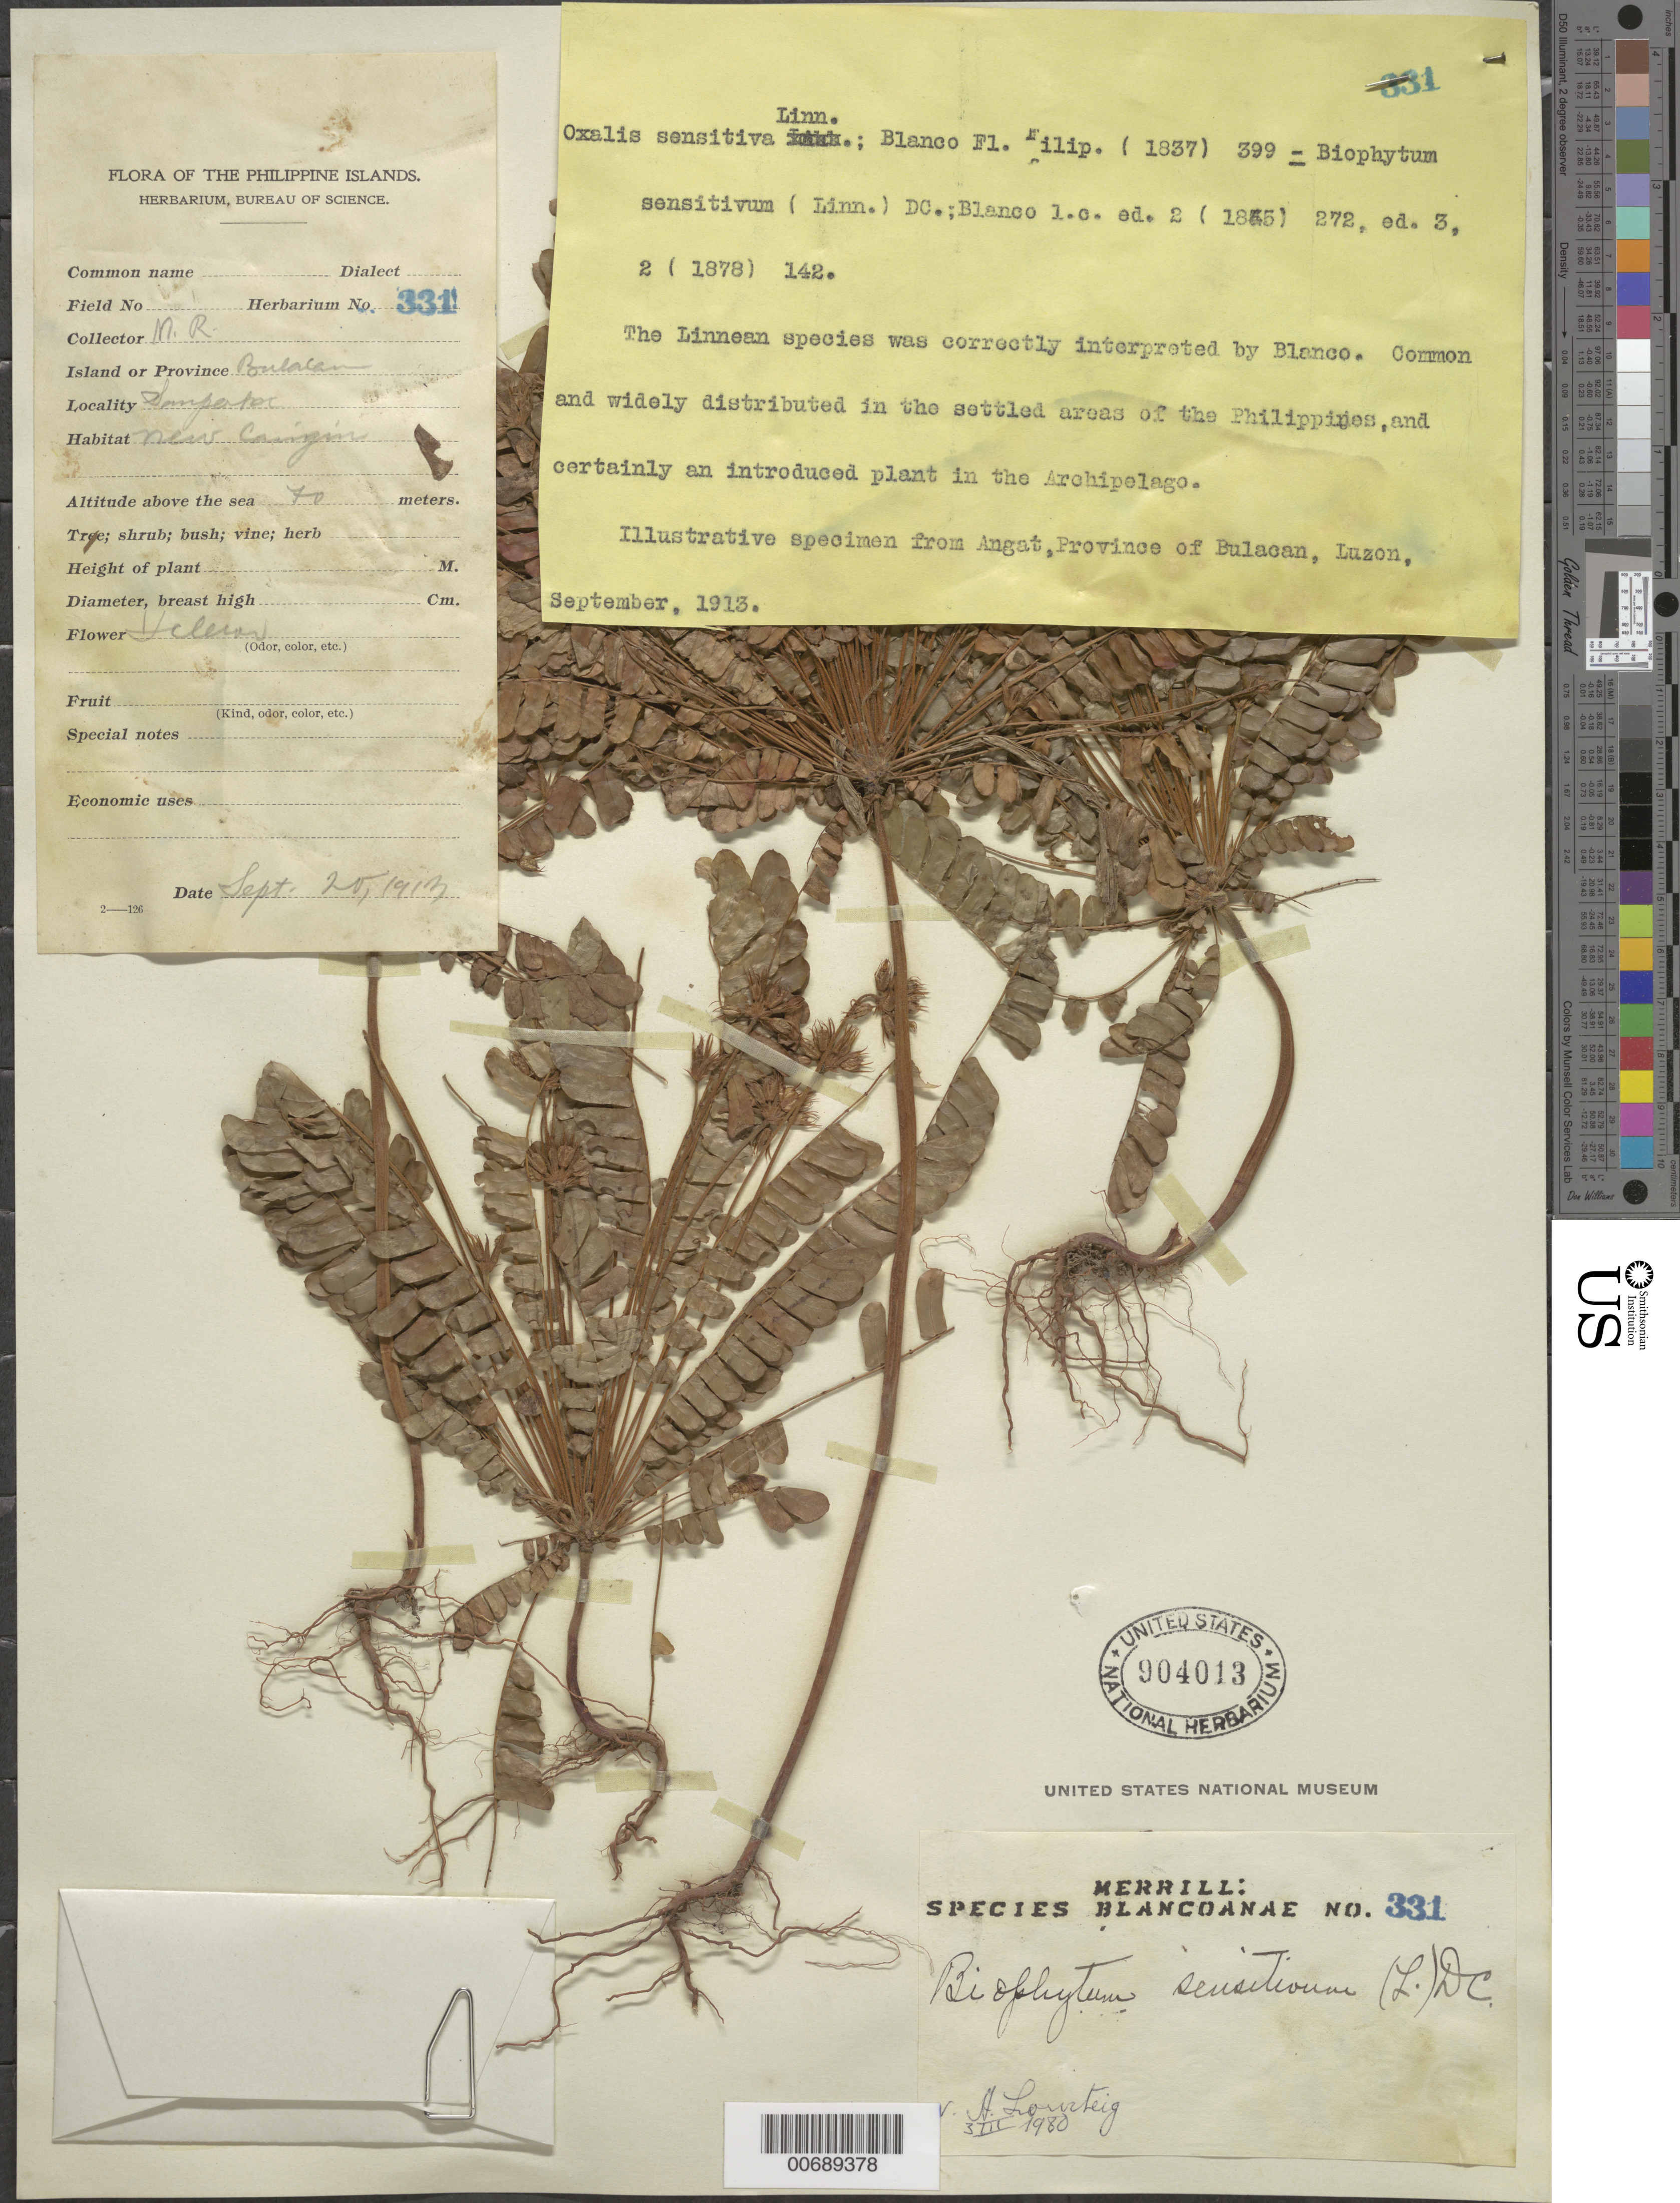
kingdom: Plantae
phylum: Tracheophyta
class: Magnoliopsida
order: Oxalidales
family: Oxalidaceae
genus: Biophytum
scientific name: Biophytum sensitivum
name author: (L.) DC.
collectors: M. Ramos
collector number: Sp. Blancoan. 0331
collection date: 1913-09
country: Philippines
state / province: Central Luzon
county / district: Bulacan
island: Luzon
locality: Sampaloc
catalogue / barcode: US 904013